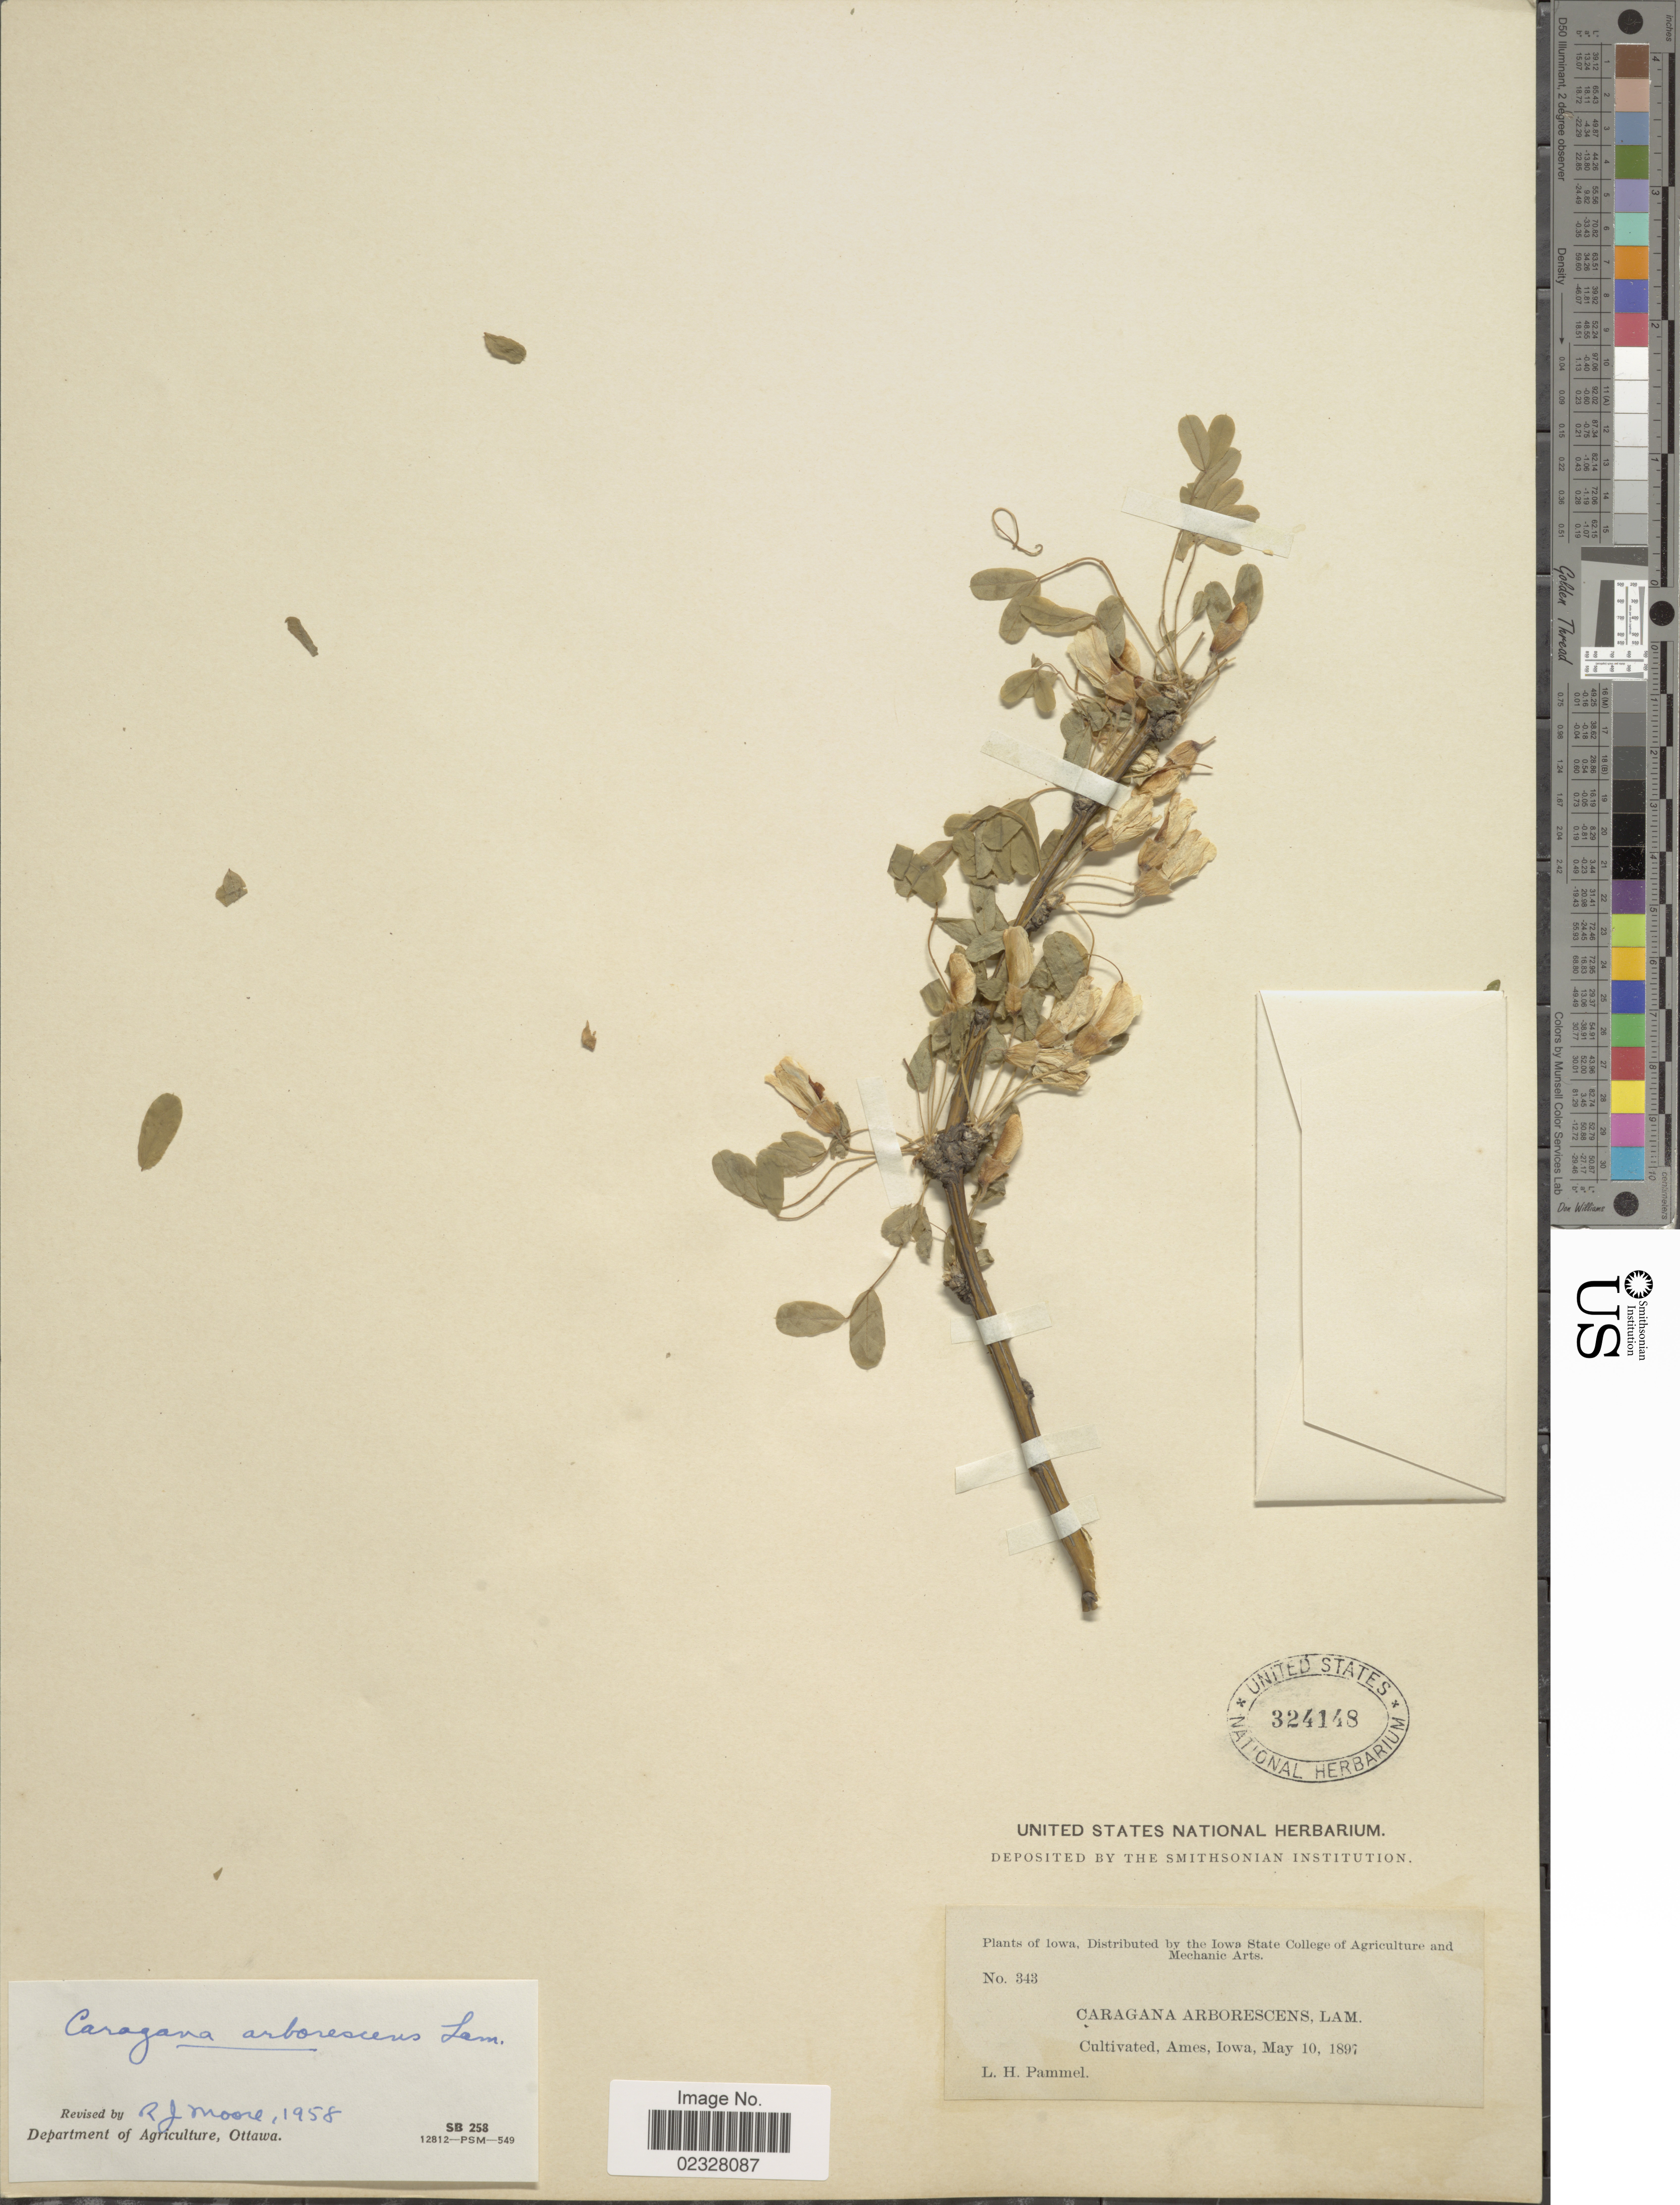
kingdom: Plantae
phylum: Tracheophyta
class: Magnoliopsida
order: Fabales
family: Fabaceae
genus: Caragana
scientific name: Caragana arborescens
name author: Lam.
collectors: L. Pammel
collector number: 343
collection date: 1897-05-10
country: United States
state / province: Iowa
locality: Ames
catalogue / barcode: US 324148